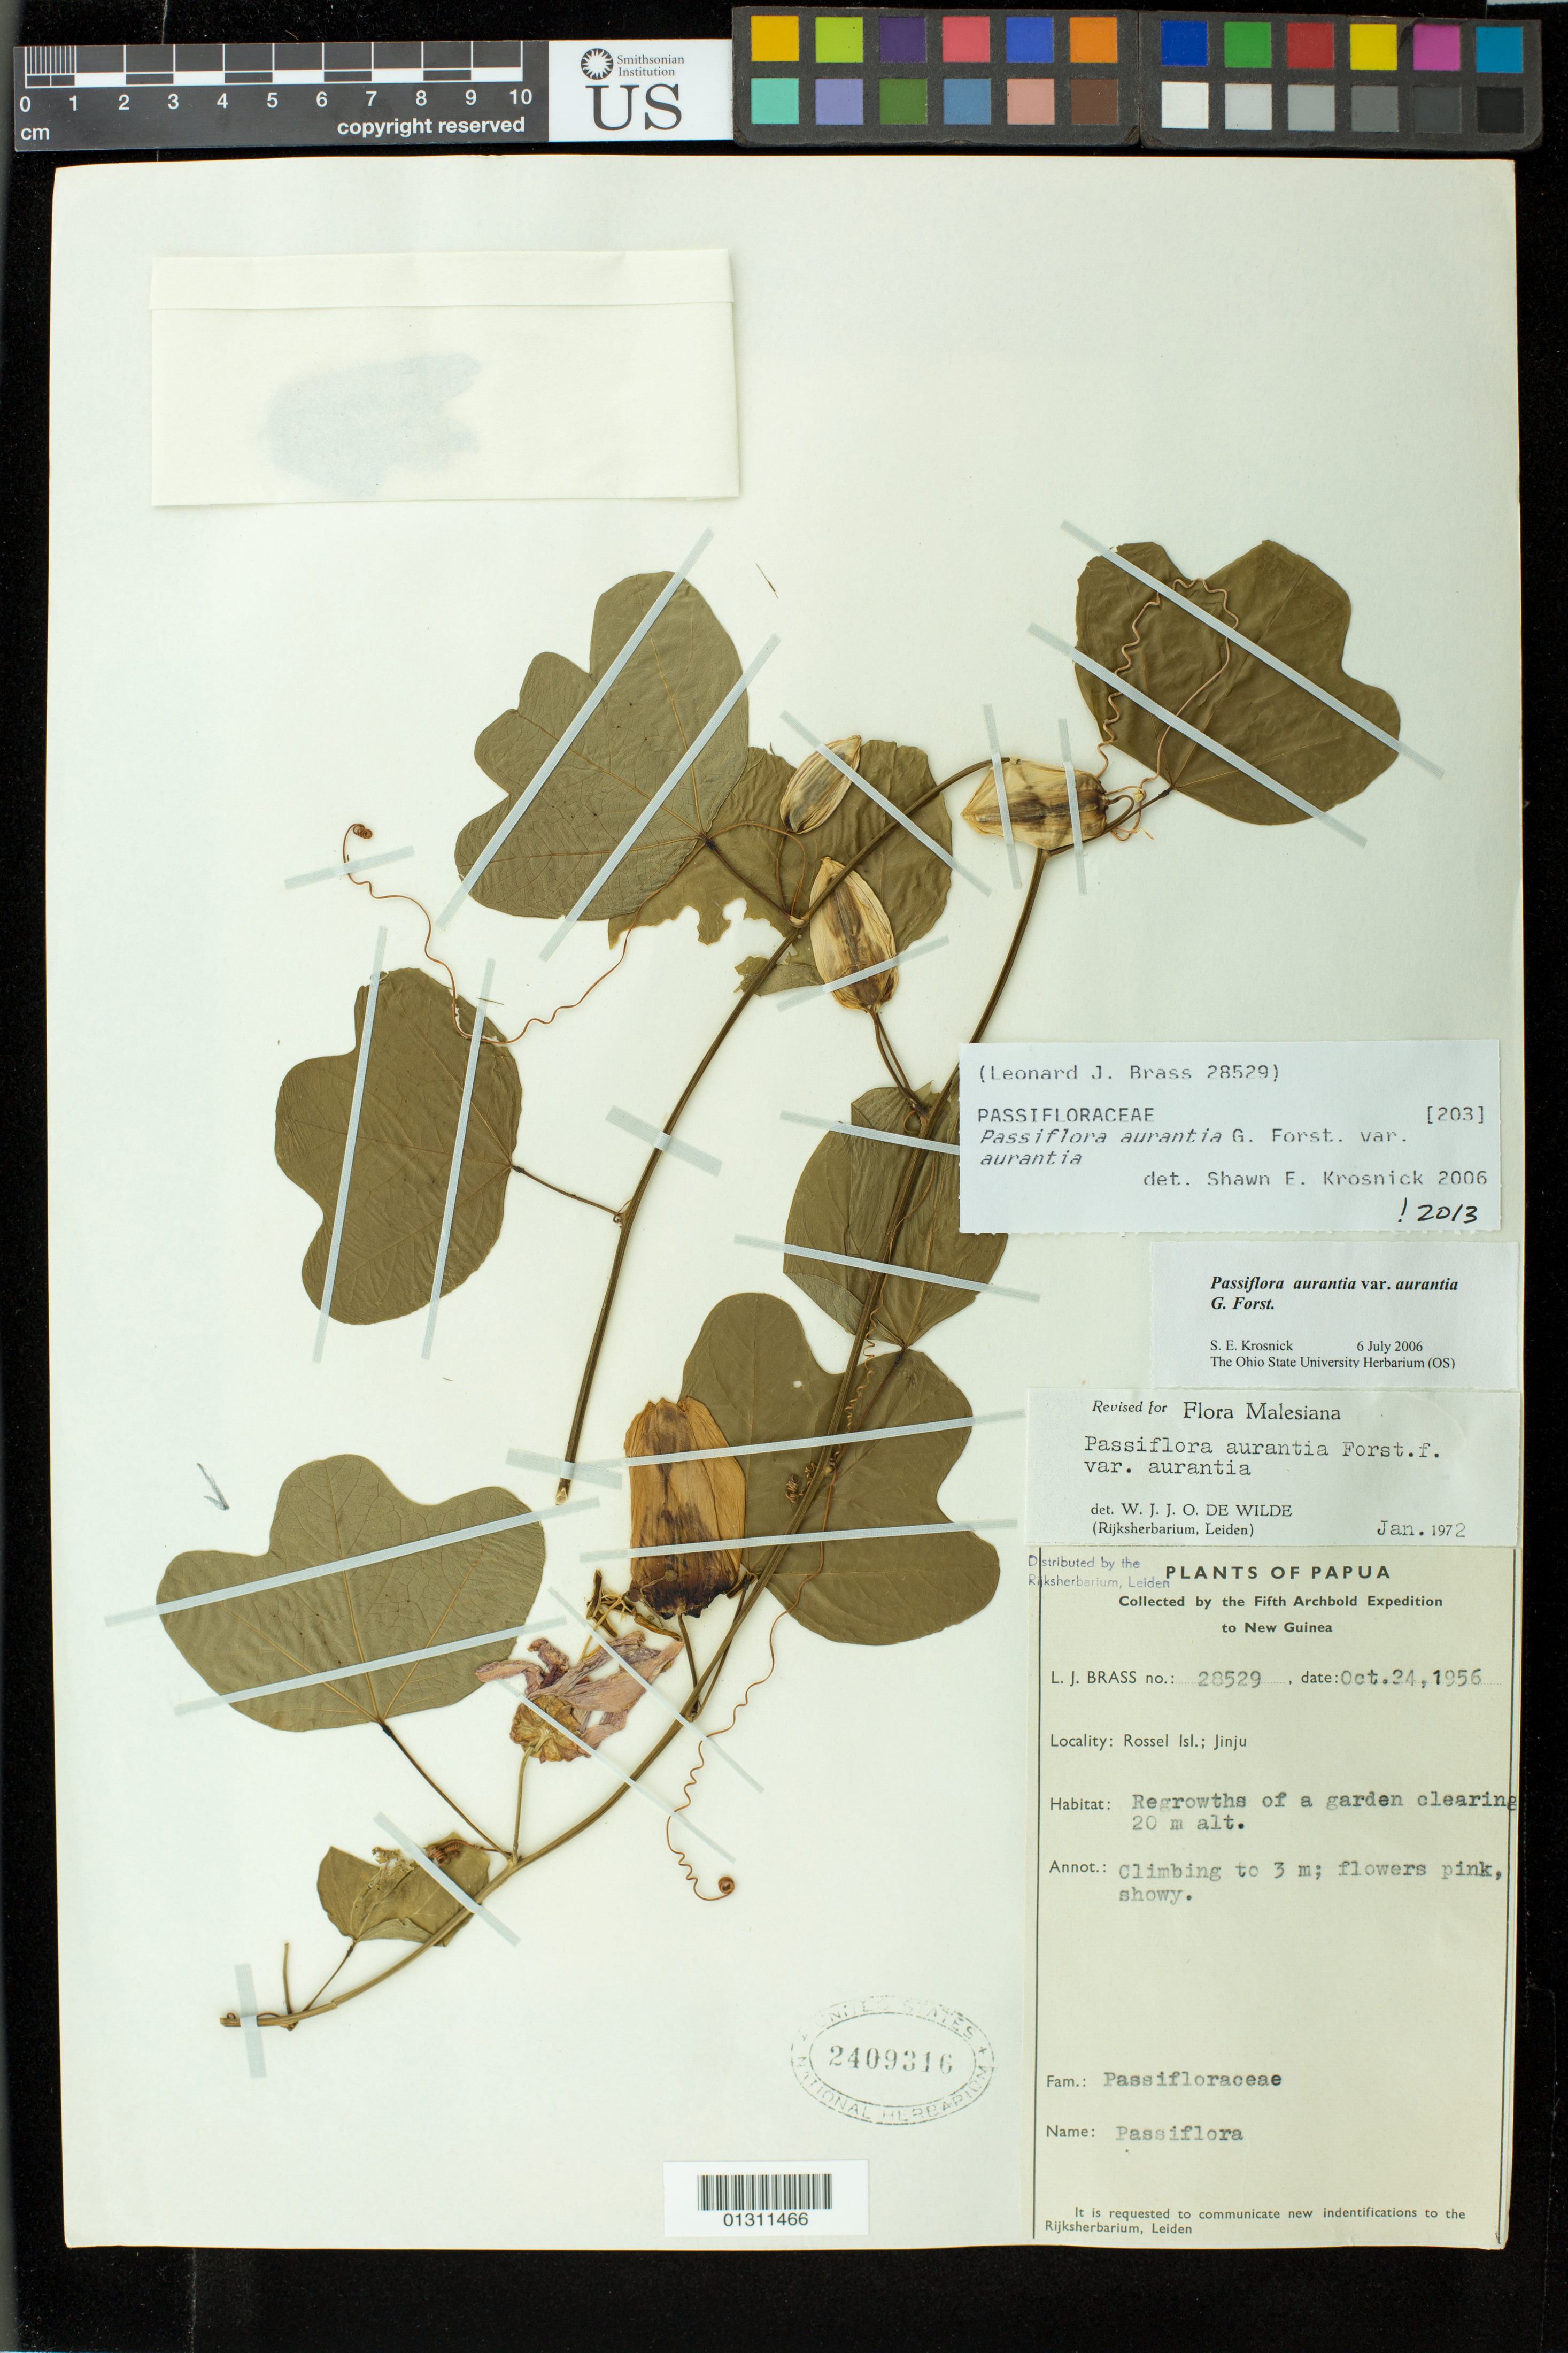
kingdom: Plantae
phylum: Tracheophyta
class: Magnoliopsida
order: Malpighiales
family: Passifloraceae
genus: Passiflora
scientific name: Passiflora aurantia var. aurantia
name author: G. Forst.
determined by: Krosnick, S. E., (OS), Ohio State University Herbarium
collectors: L. J. Brass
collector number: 28529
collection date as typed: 24 Oct 1956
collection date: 1956-10-24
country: Papua New Guinea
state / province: Milne Bay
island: Rossel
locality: Jinju [Louisiade Arch.]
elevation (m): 20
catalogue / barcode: US 2409316